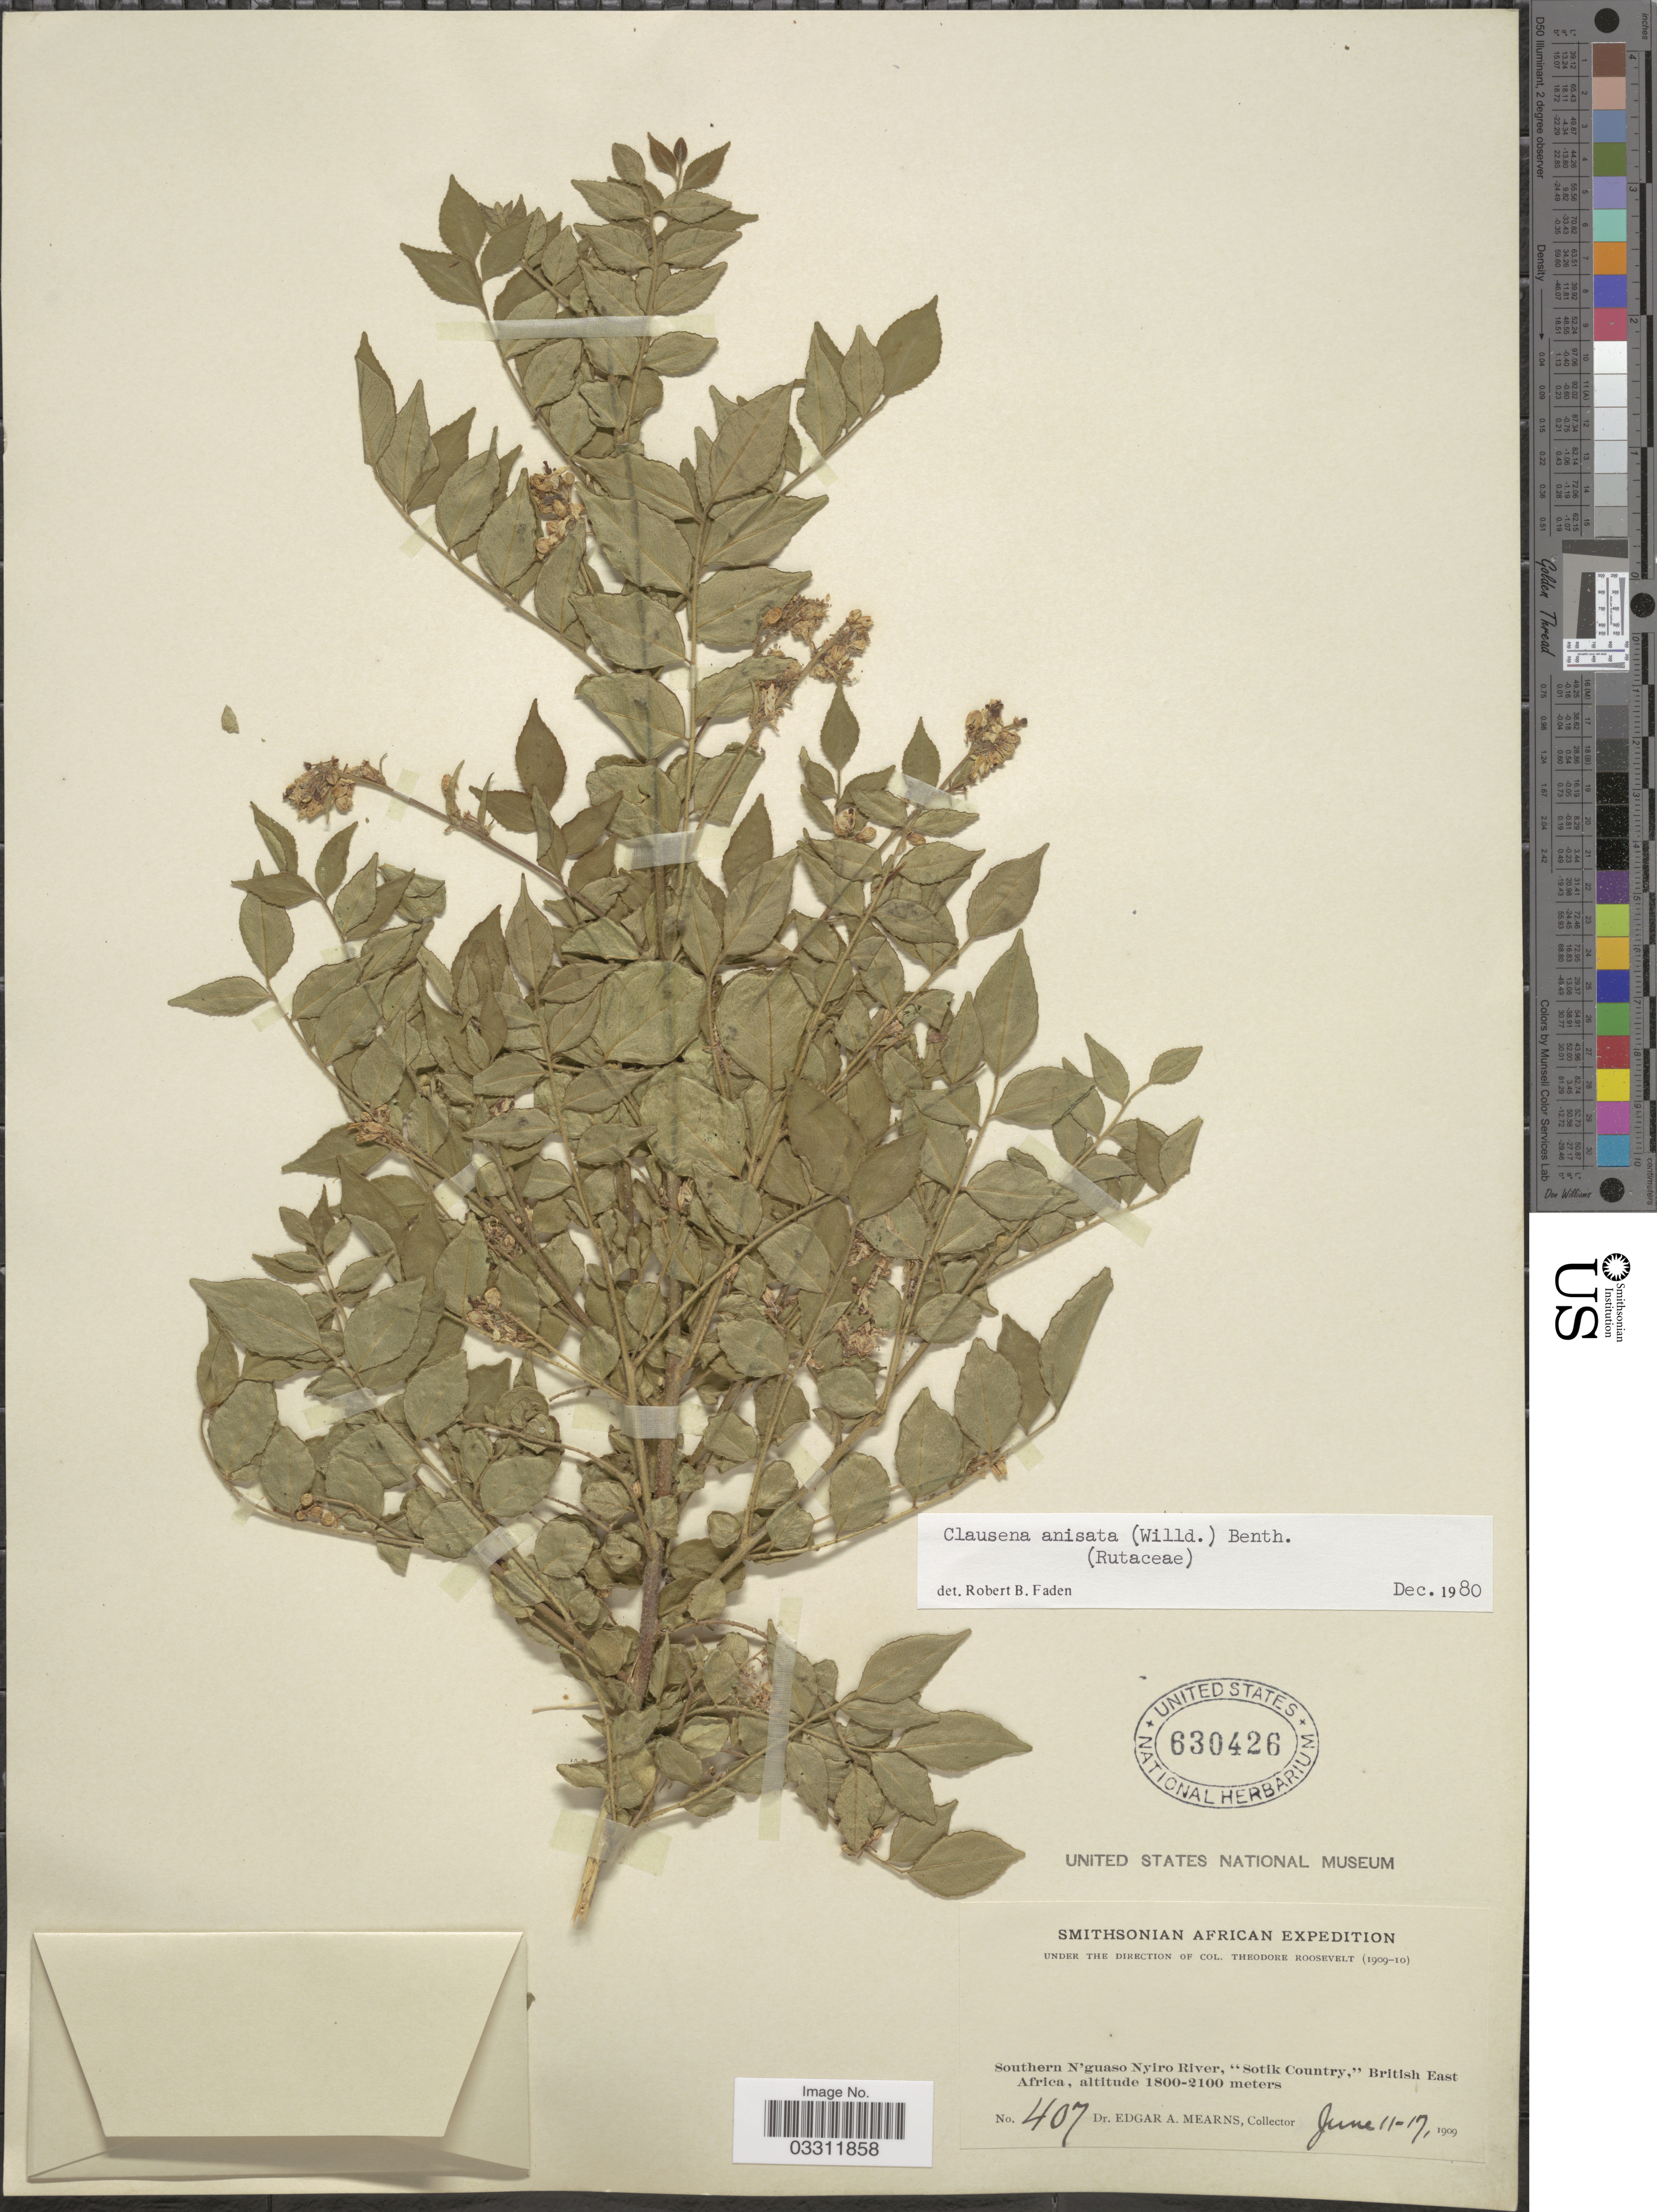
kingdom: Plantae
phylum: Tracheophyta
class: Magnoliopsida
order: Sapindales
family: Rutaceae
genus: Clausena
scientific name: Clausena anisata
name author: (Willd.) Benth.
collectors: E. A. Mearns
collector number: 407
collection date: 1909-06-11/1909-06-17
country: Kenya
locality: Southern N'guaso Nyiro River, "Sotik Country," British East Africa.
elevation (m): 800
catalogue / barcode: US 630426